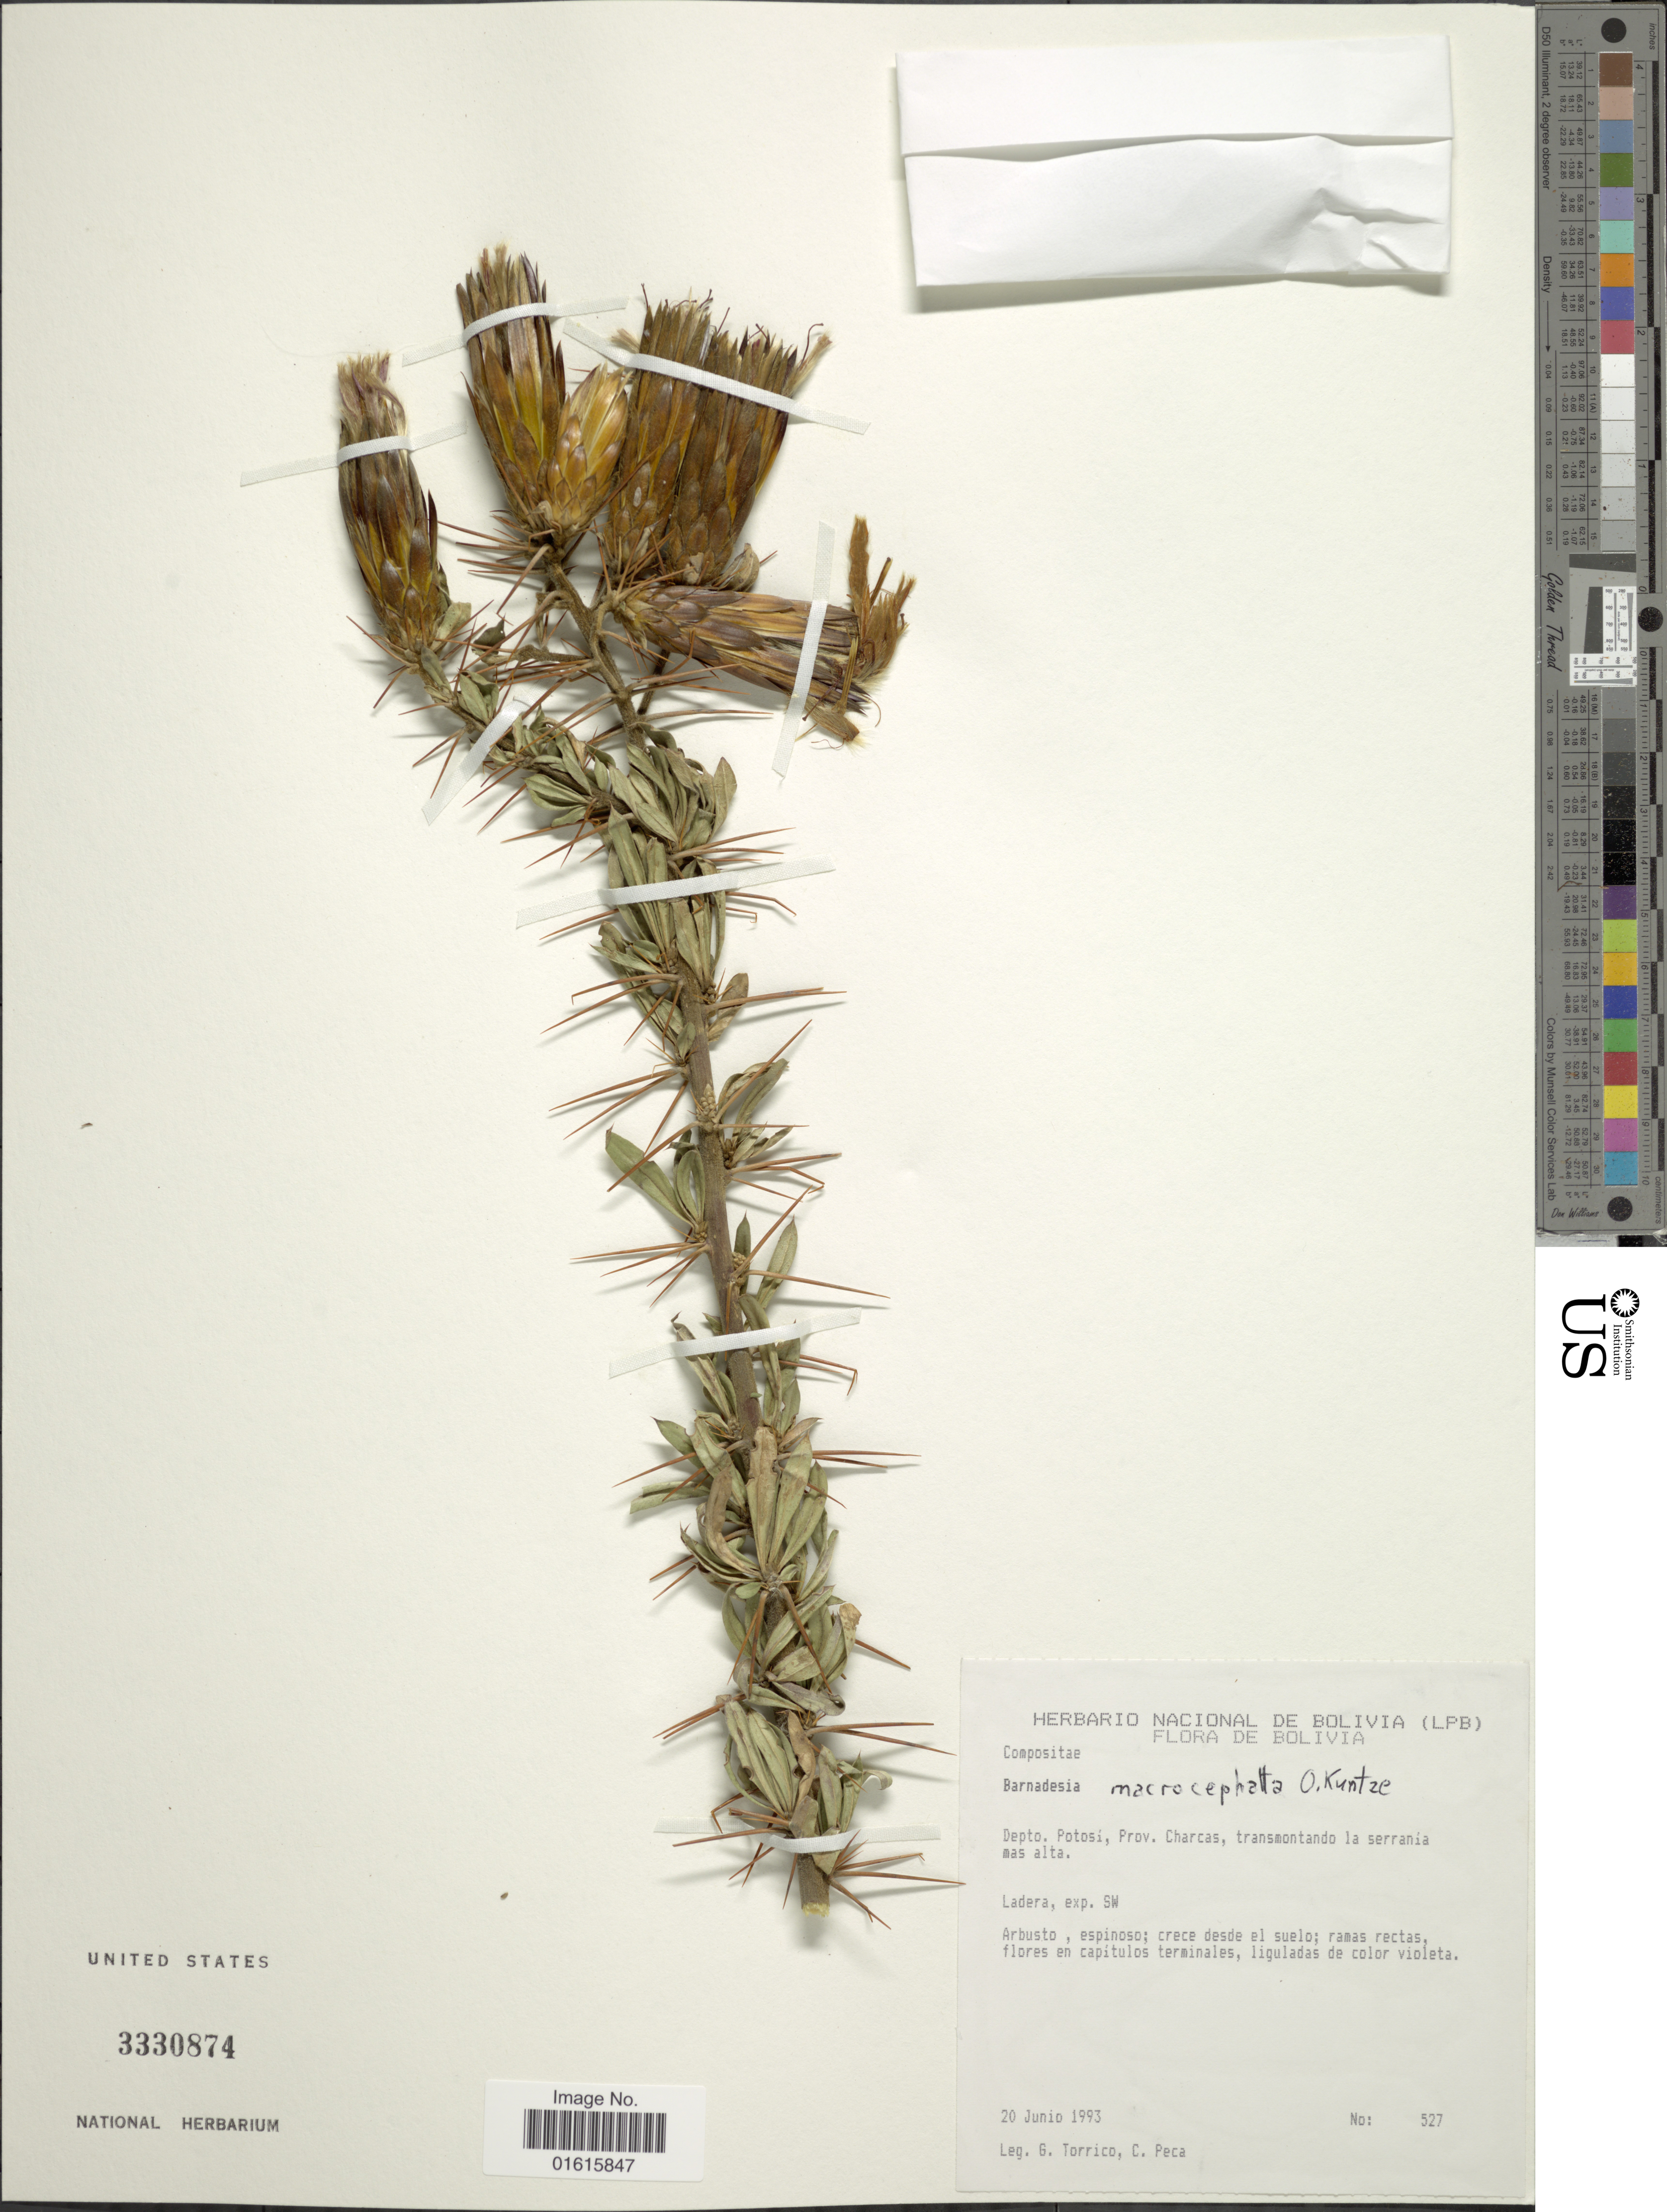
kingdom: Plantae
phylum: Tracheophyta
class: Magnoliopsida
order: Asterales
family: Asteraceae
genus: Barnadesia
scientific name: Barnadesia macrocephala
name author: Kuntze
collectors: G. Torrico & C. Peca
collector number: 527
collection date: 1993-06-20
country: Bolivia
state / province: Potosi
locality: Prov. Charcas, transmontando la serrania mas alta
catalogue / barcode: US 3330874